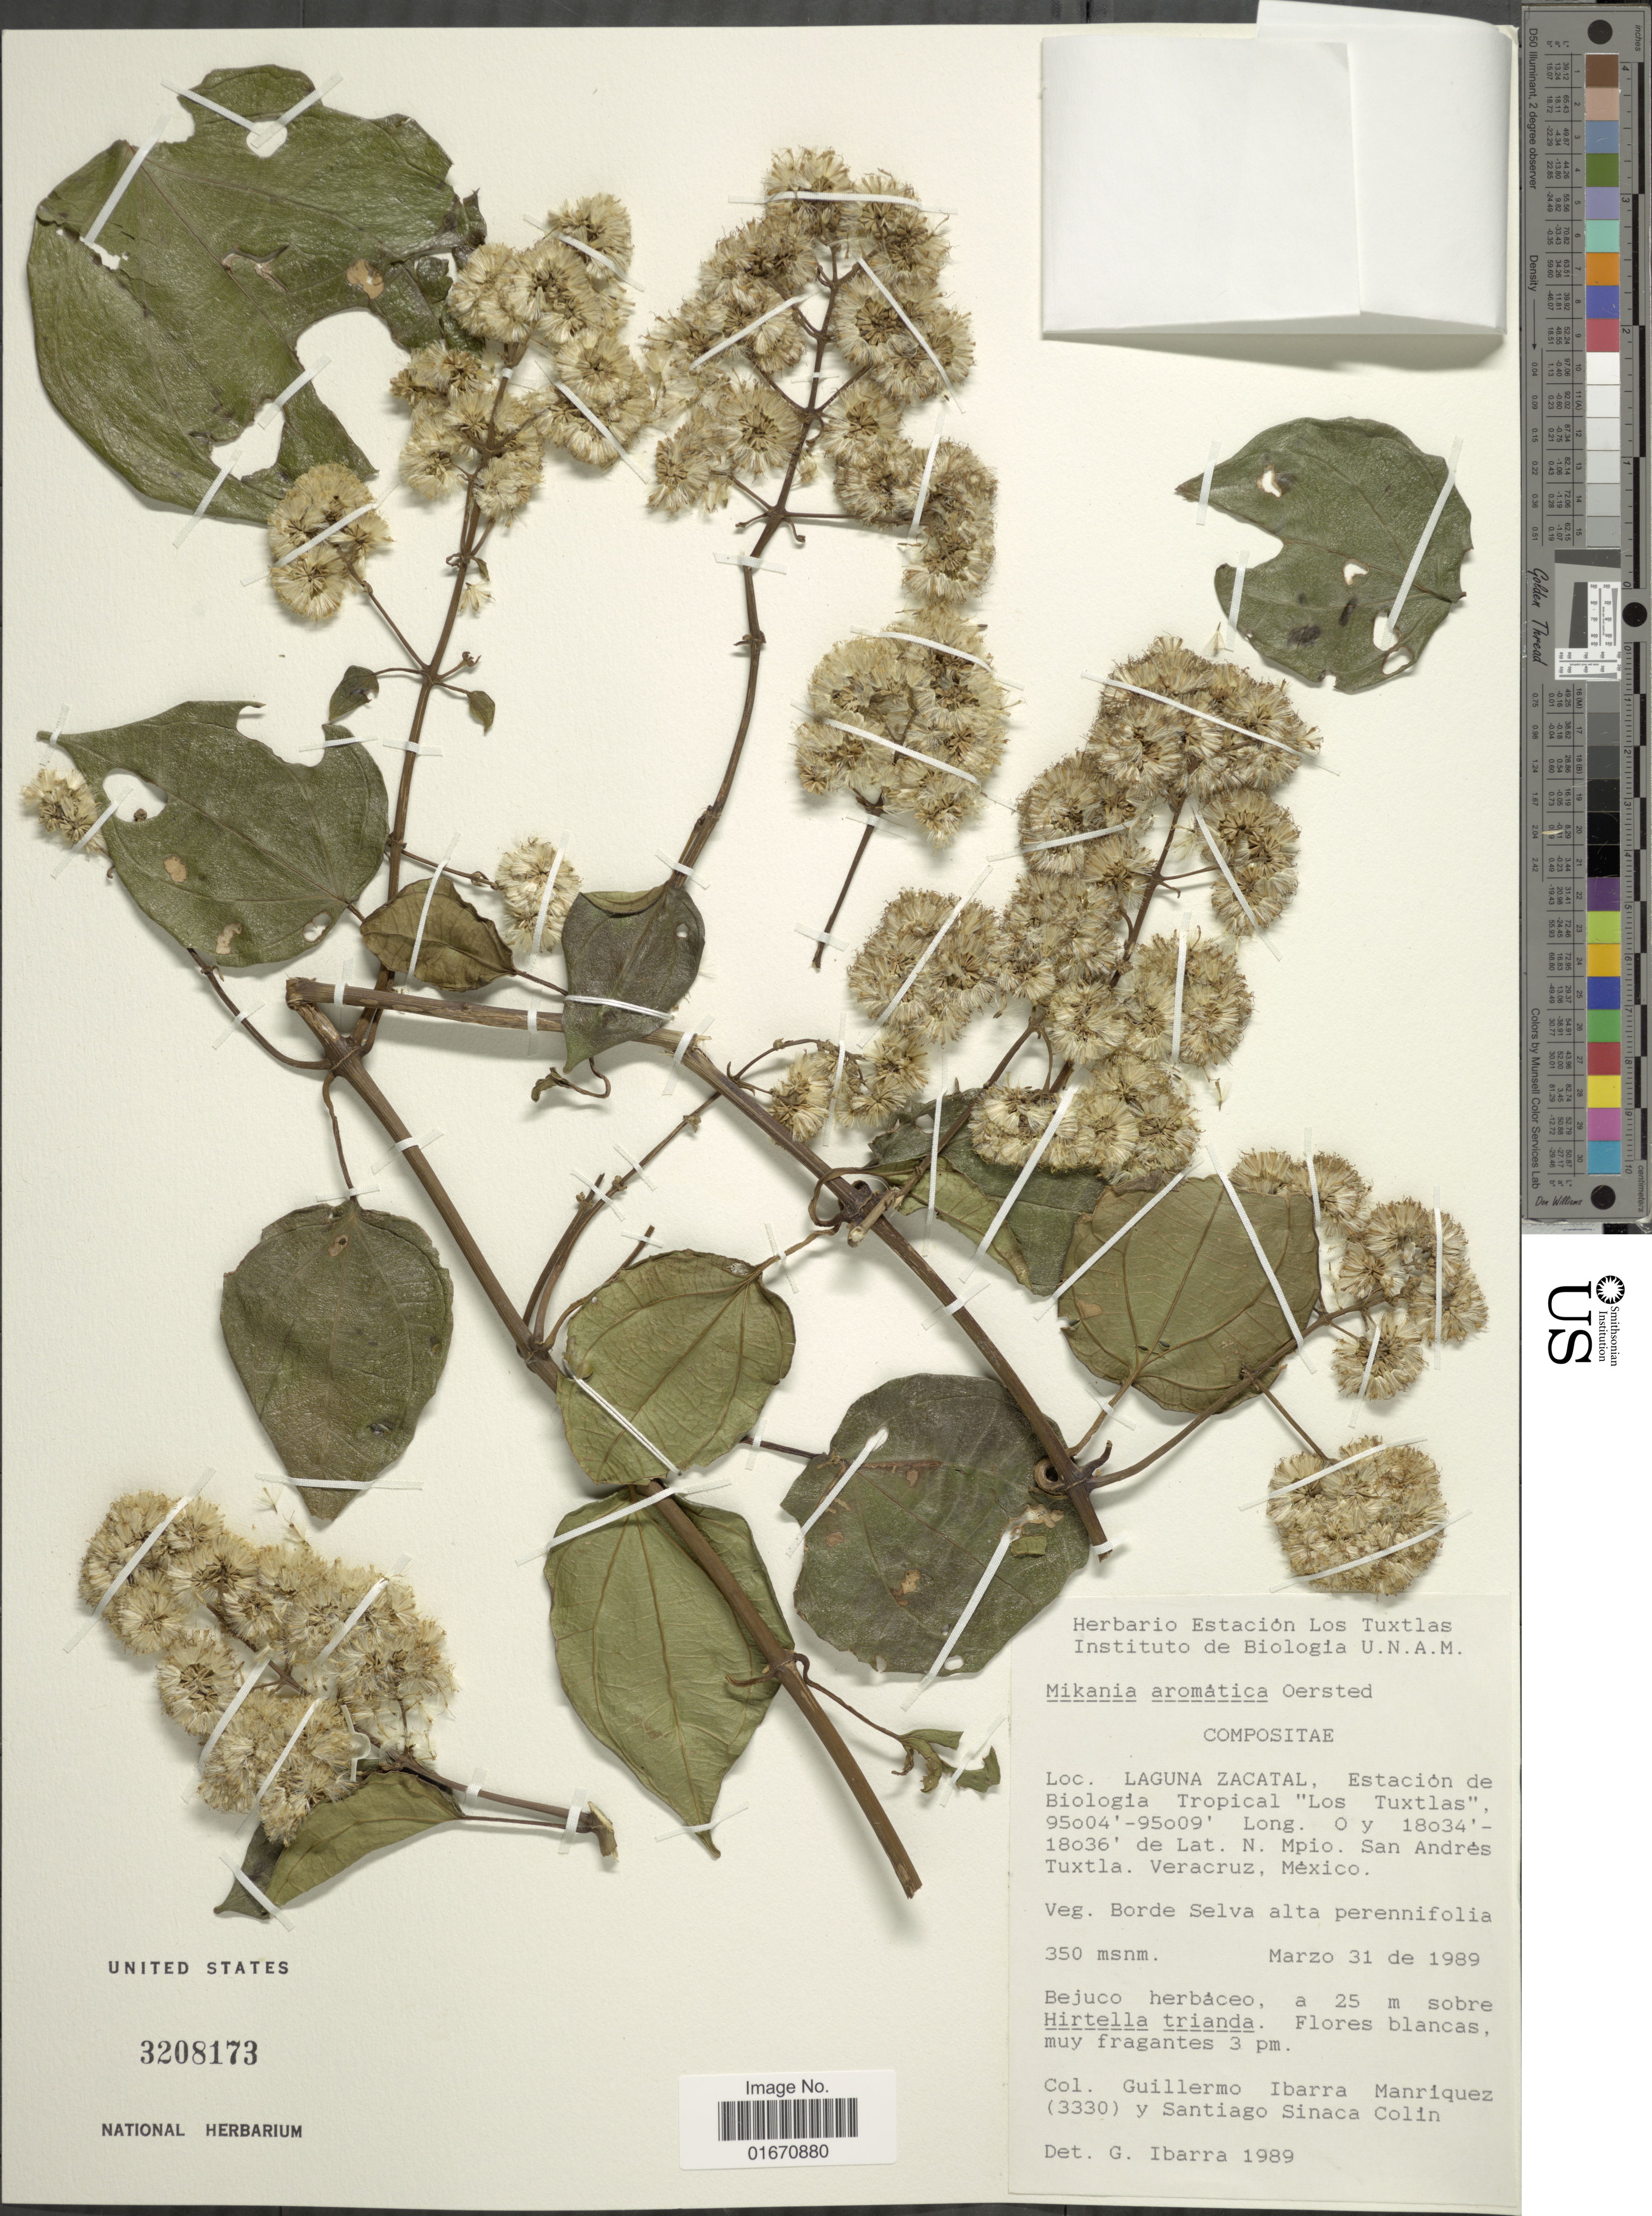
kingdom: Plantae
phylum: Tracheophyta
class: Magnoliopsida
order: Asterales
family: Asteraceae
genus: Mikania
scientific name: Mikania tonduzii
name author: B.L. Rob.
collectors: G. Ibarra M. & S. Sinaca-Colin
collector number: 3330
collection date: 1989-03-31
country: Mexico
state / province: Veracruz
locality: Laguna Zacatal, Estacion de Bologia Tropical Los Tuxtlas, Mpio. San Andres Tuxtla, Veracruz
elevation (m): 350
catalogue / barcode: US 3208173